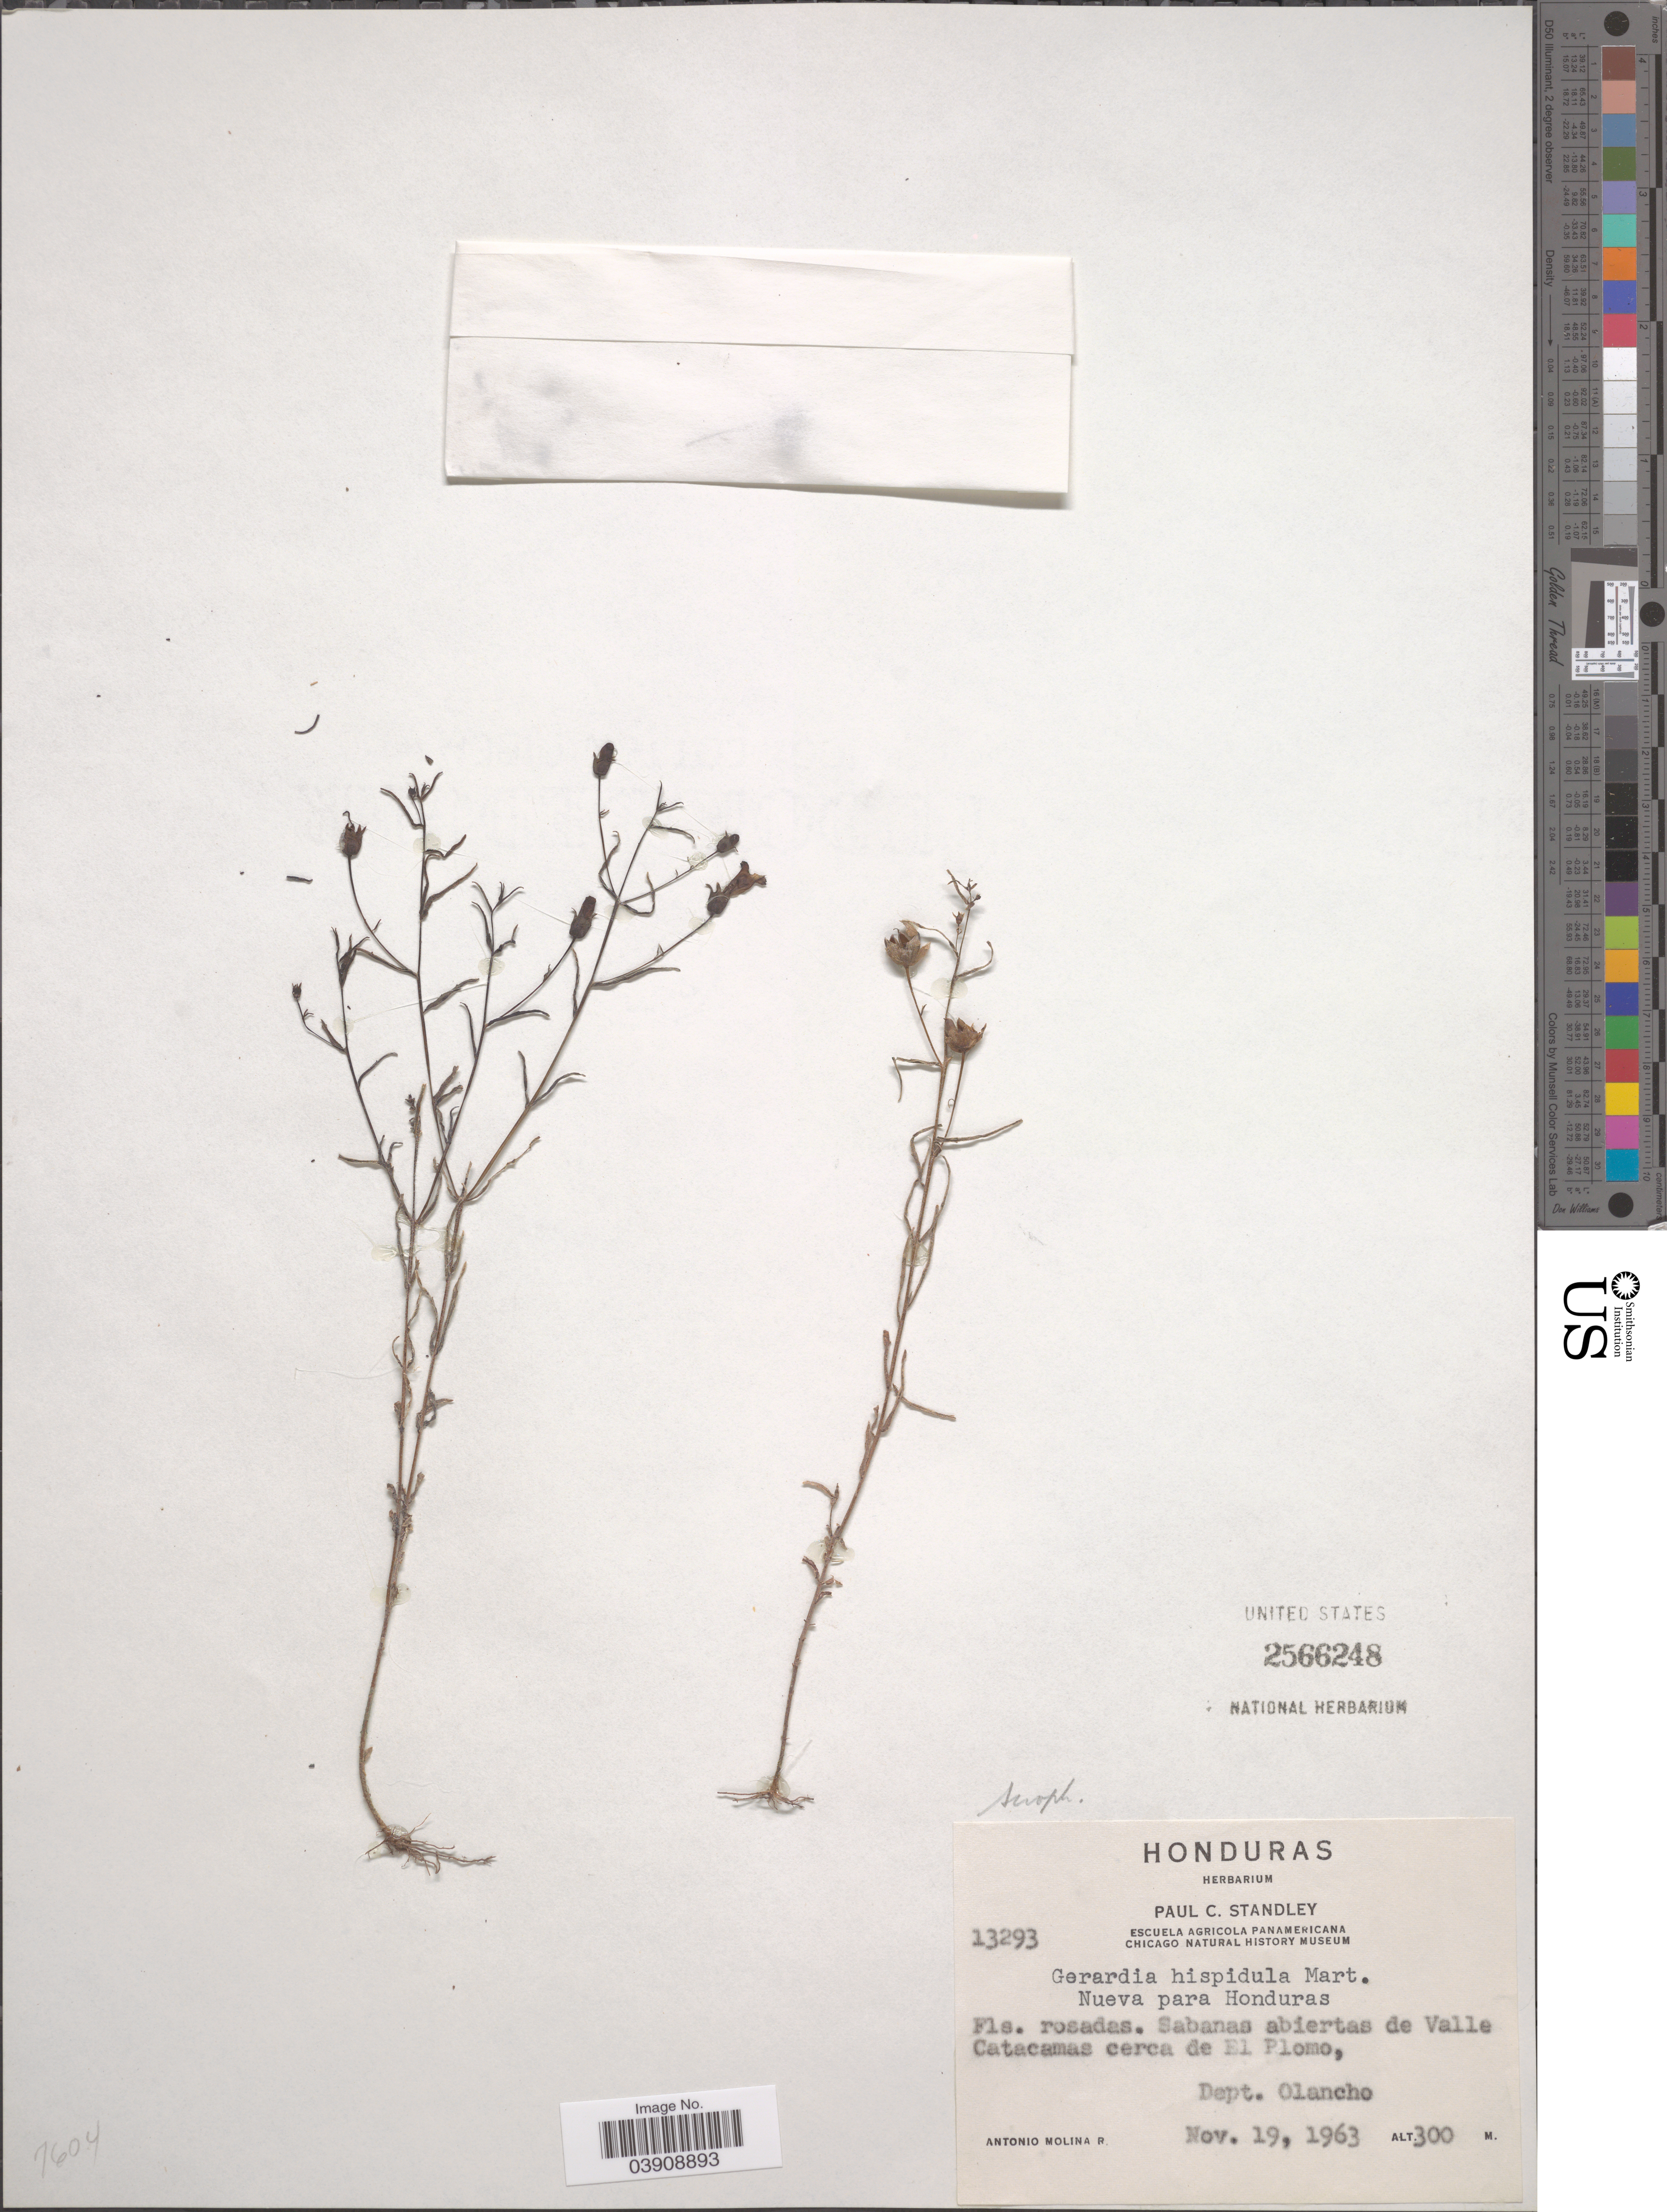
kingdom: Plantae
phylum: Tracheophyta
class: Magnoliopsida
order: Lamiales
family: Orobanchaceae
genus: Agalinis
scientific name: Agalinis hispidula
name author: (Mart.) D'Arcy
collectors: A. Molina R.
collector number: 13293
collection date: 1963-11-19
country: Honduras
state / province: Olancho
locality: Nueva para Honduras. Sabanas abiertas de Valle Catacamas cerca de El Plomo, Dept. Olancho.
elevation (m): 300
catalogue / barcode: US 2566248